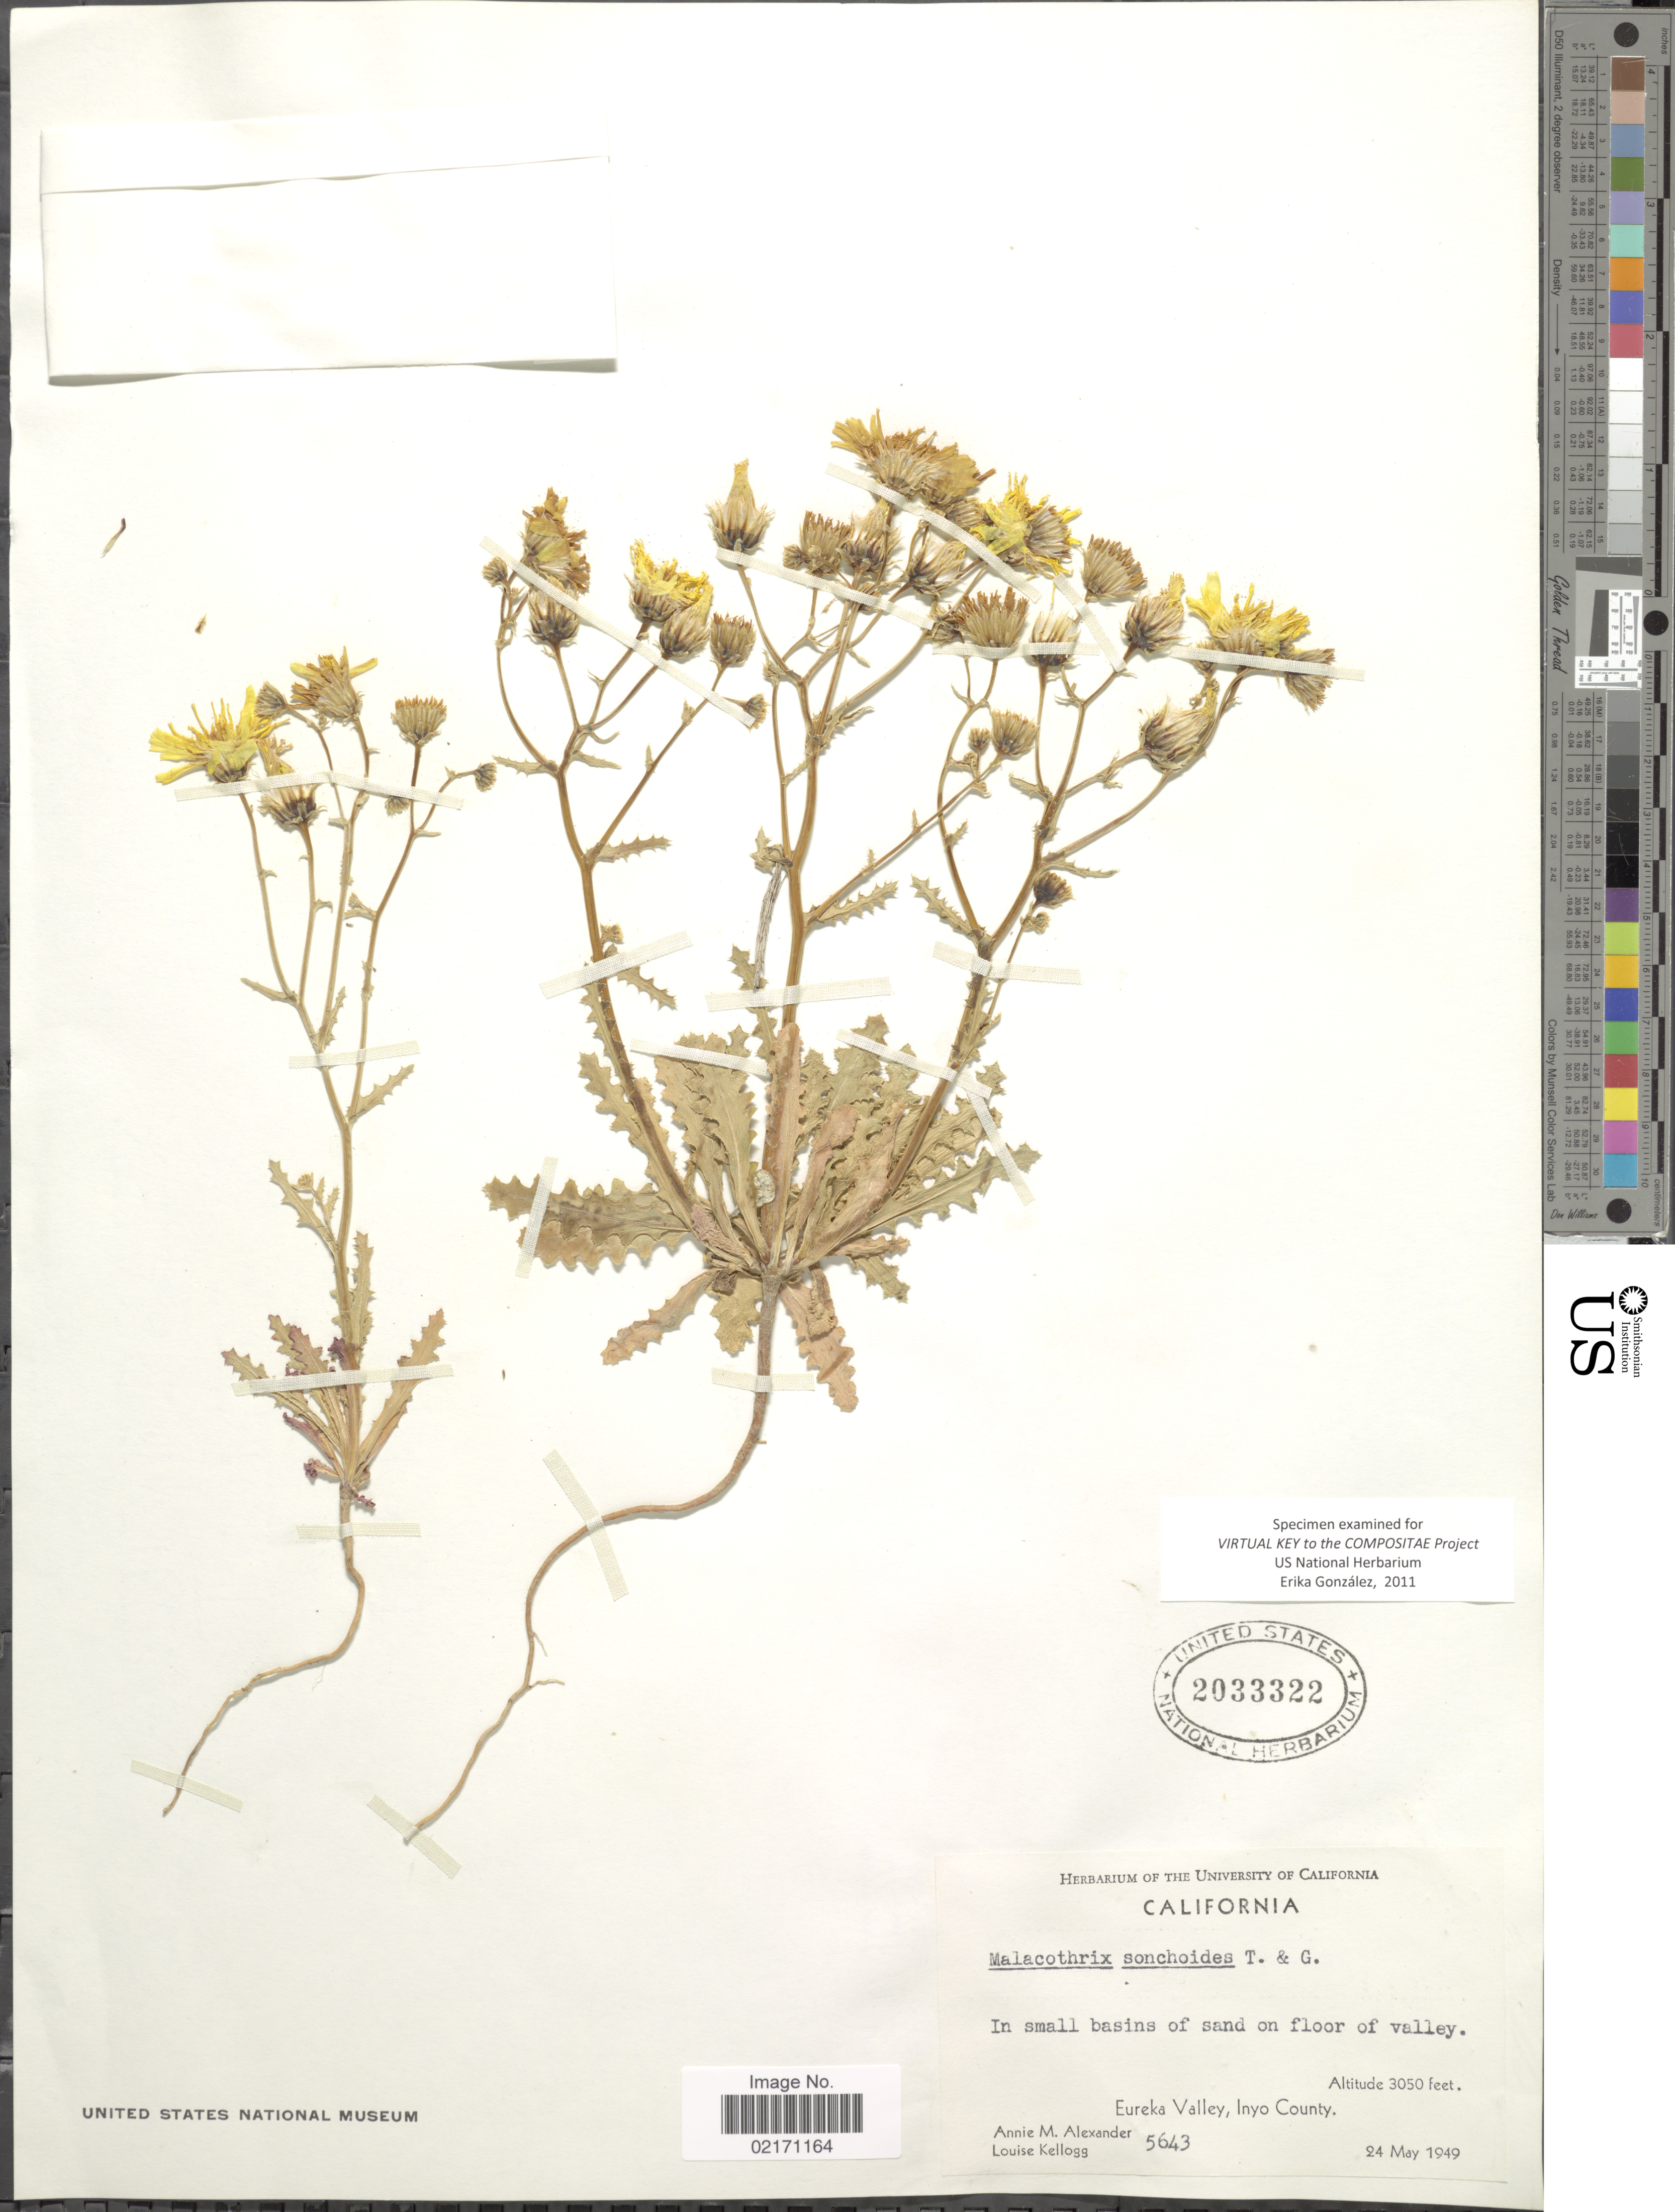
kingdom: Plantae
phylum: Tracheophyta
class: Magnoliopsida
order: Asterales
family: Asteraceae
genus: Malacothrix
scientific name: Malacothrix sonchoides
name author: (Nutt.) Torr. & A. Gray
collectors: A. M. Alexander & L. Kellogg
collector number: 5643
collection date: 1949-05-24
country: United States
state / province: California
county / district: Inyo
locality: On floor of Valley, Eureka Valley, Inyo County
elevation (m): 930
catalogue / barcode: US 2033322